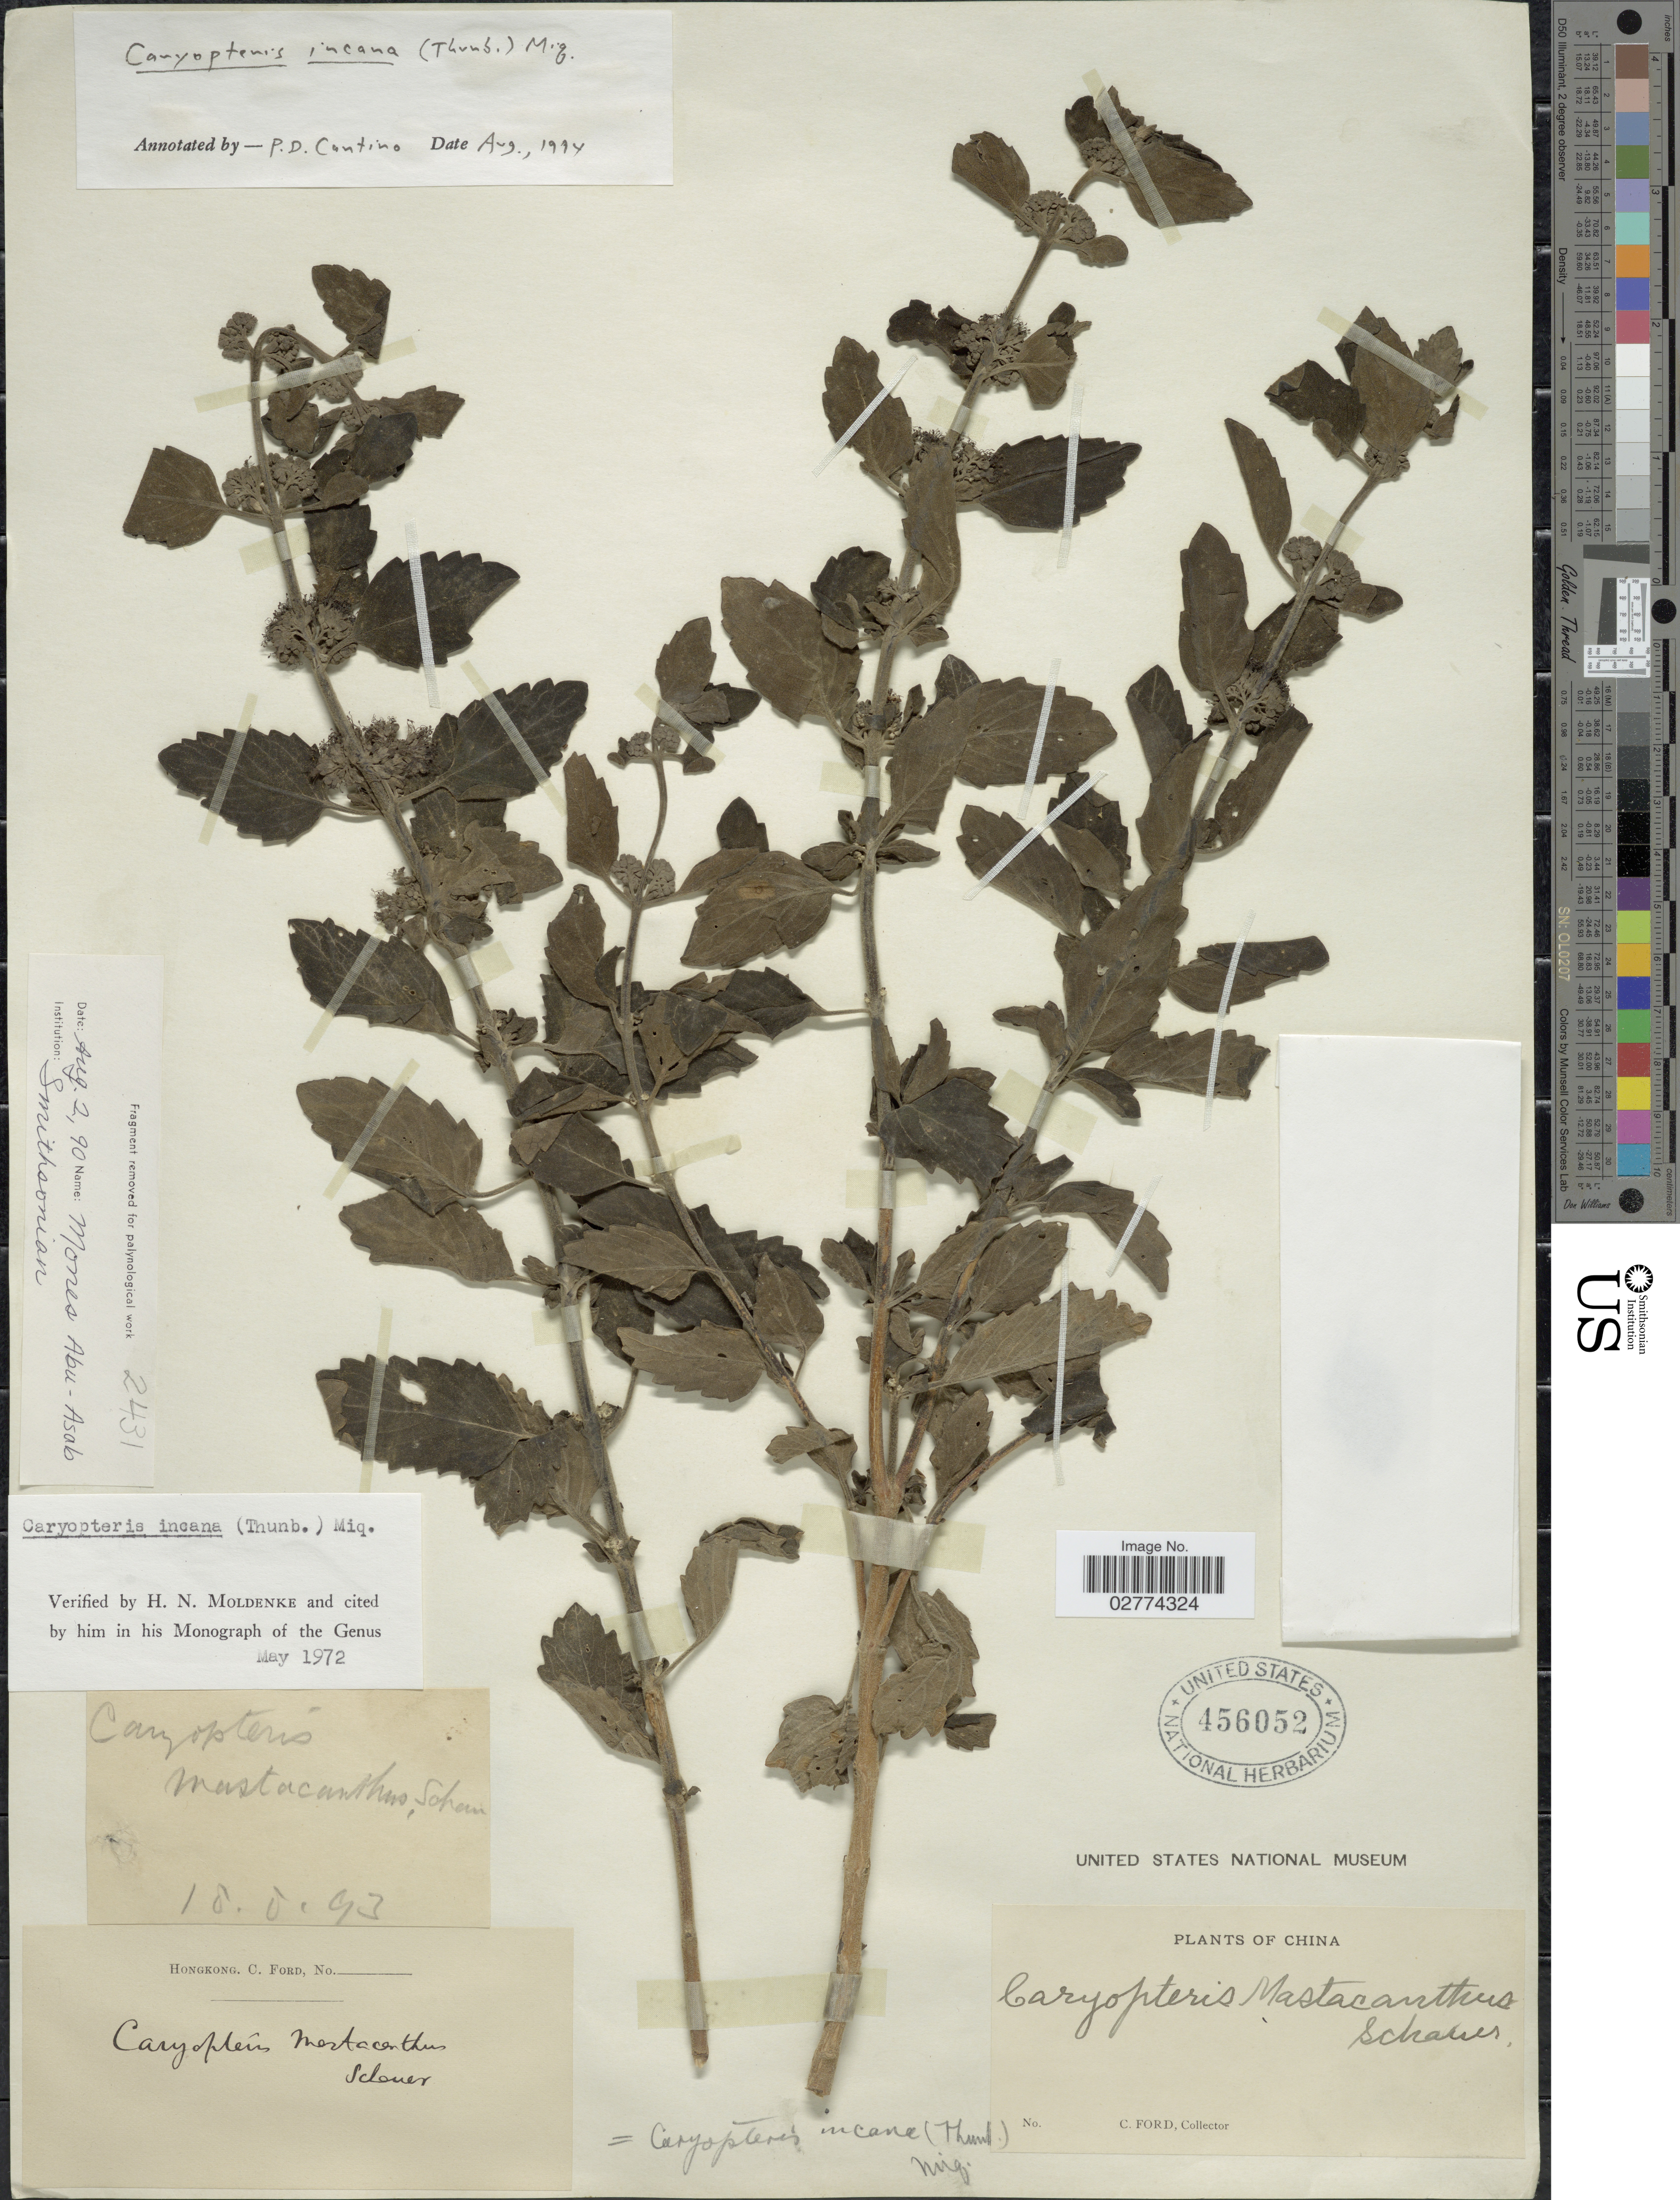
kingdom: Plantae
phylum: Tracheophyta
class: Magnoliopsida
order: Lamiales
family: Lamiaceae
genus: Caryopteris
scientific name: Caryopteris incana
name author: (Thunb. ex Houtt.) Miq.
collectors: C. Ford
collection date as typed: Transcribed d/m/y: 18/8/93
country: China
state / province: Hong Kong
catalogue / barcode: US 456052